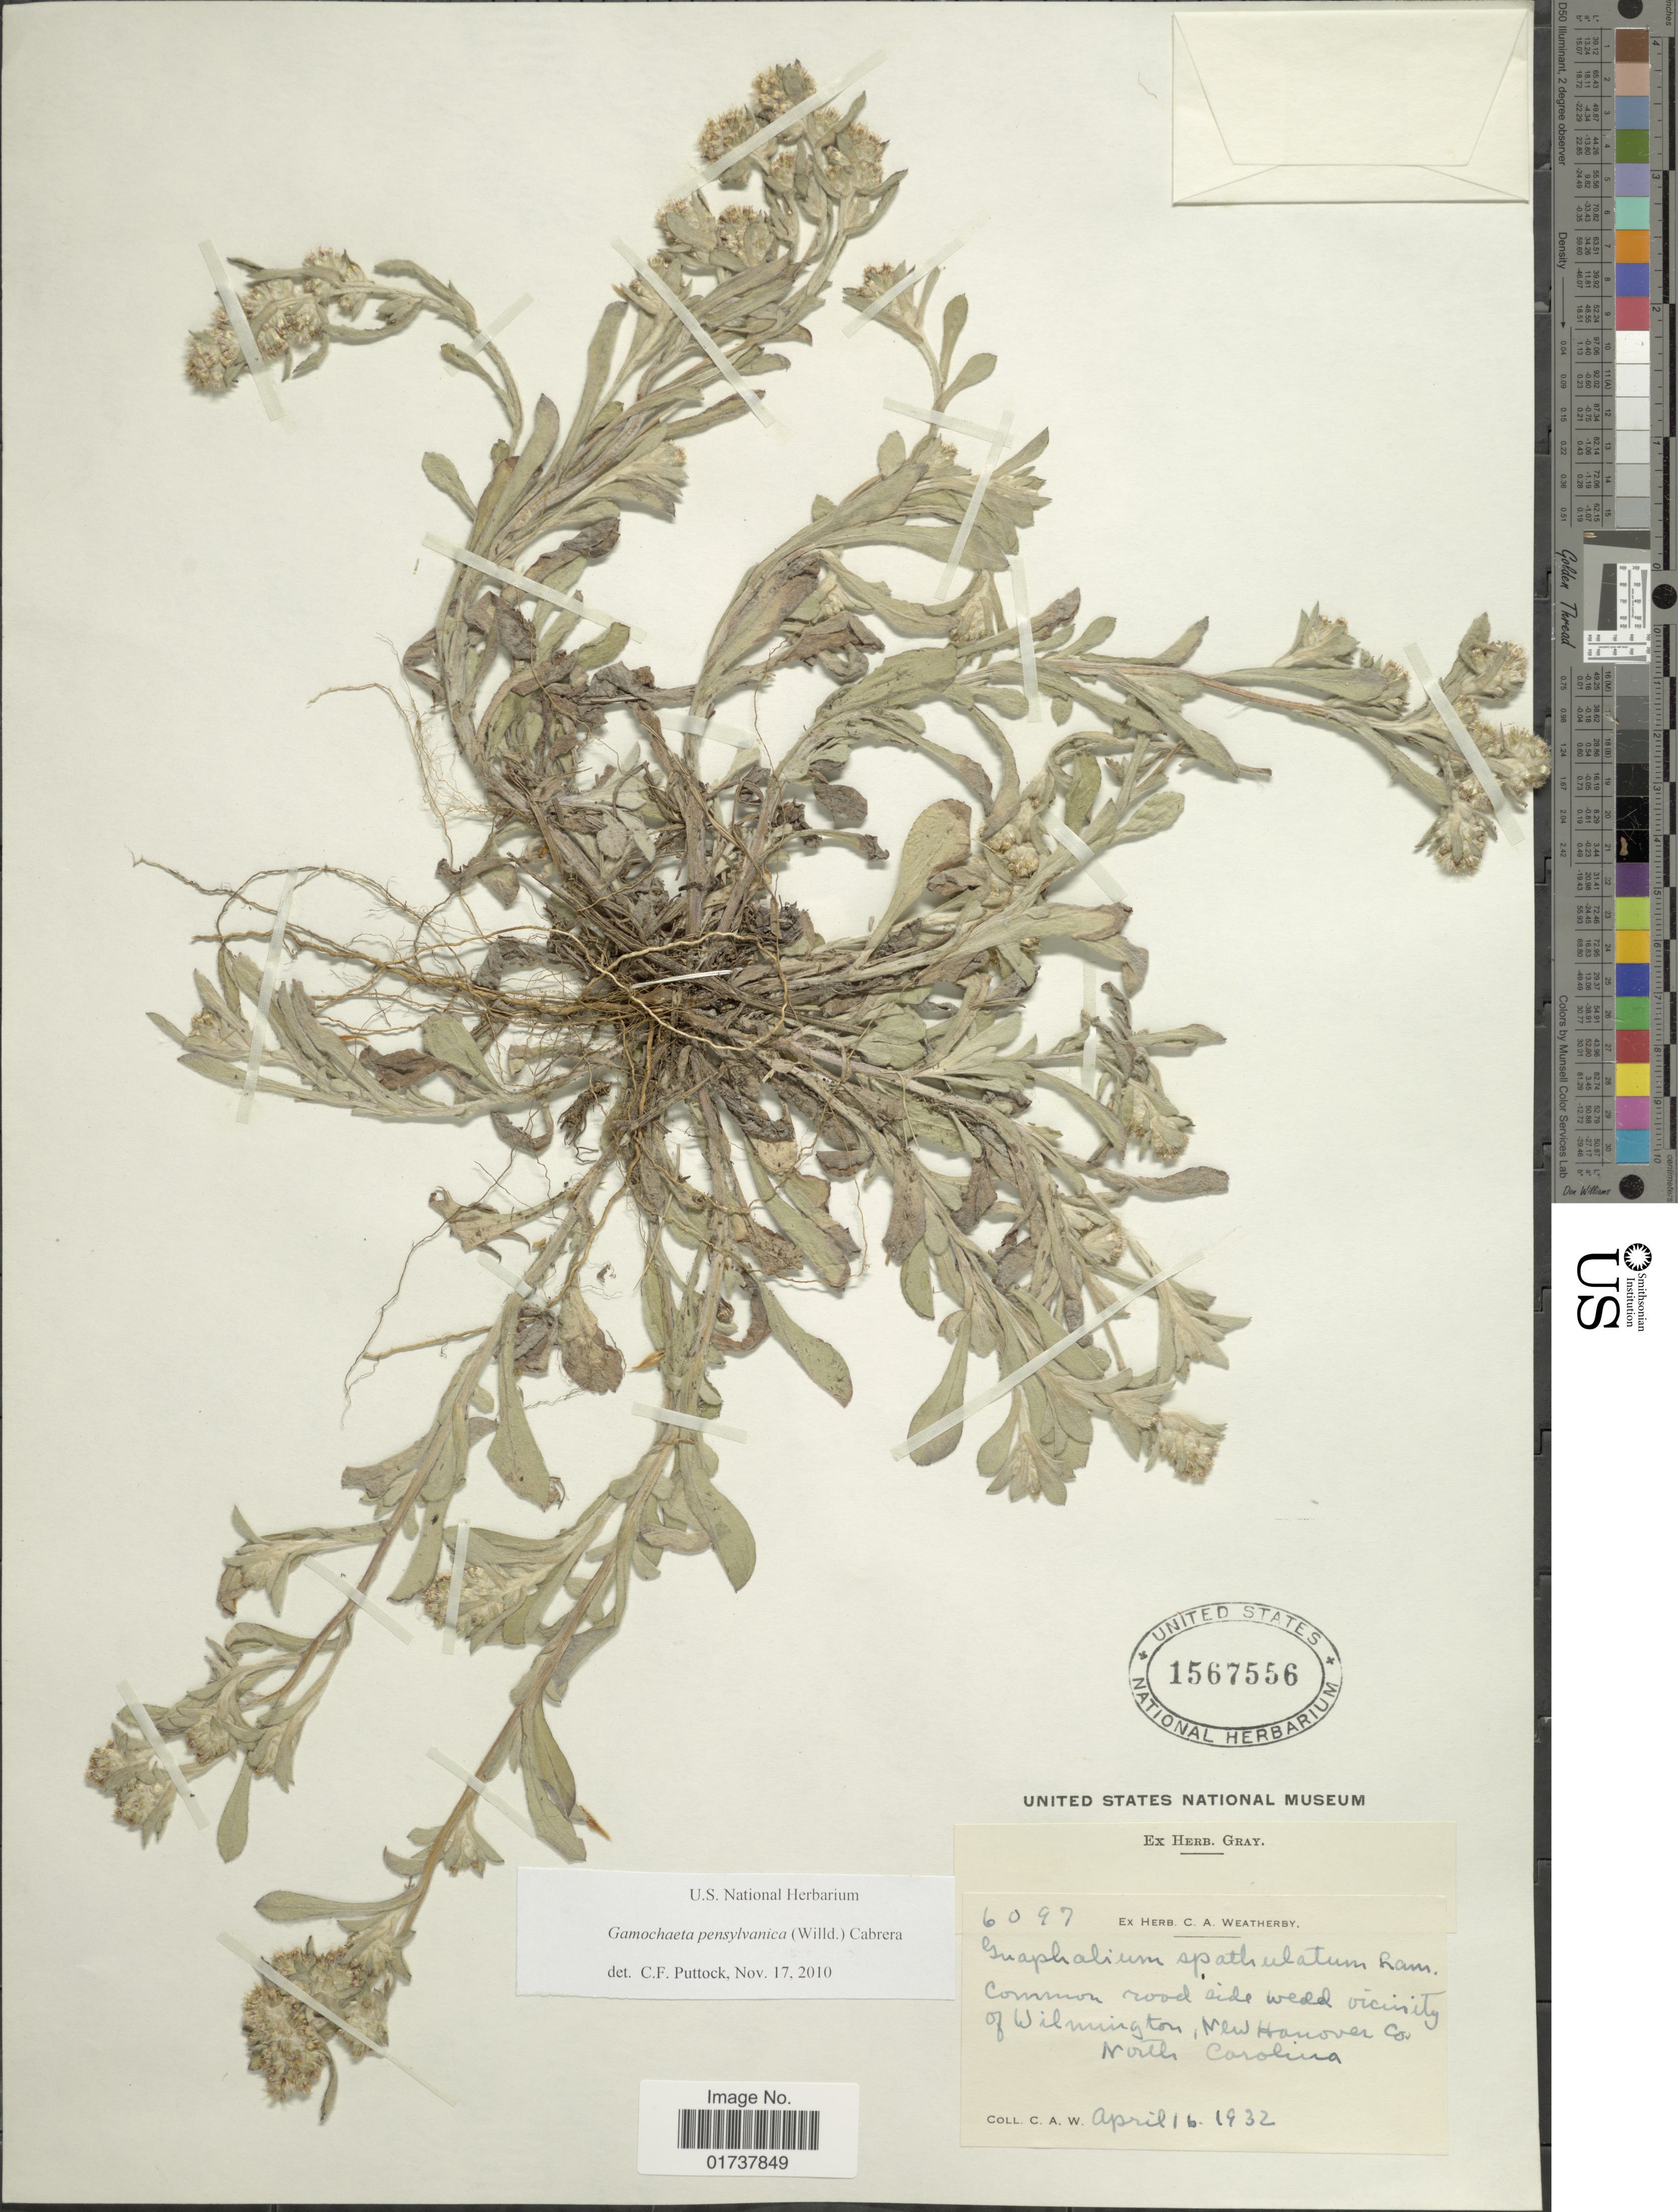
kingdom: Plantae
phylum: Tracheophyta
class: Magnoliopsida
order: Asterales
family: Asteraceae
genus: Gamochaeta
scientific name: Gamochaeta pensylvanica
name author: (Willd.) Cabrera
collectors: C. A. Weatherby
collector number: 6097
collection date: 1932-04-16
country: United States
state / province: North Carolina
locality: Common road side weed vicinity of Wilmington, New Hanover Co.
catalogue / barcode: US 1567556